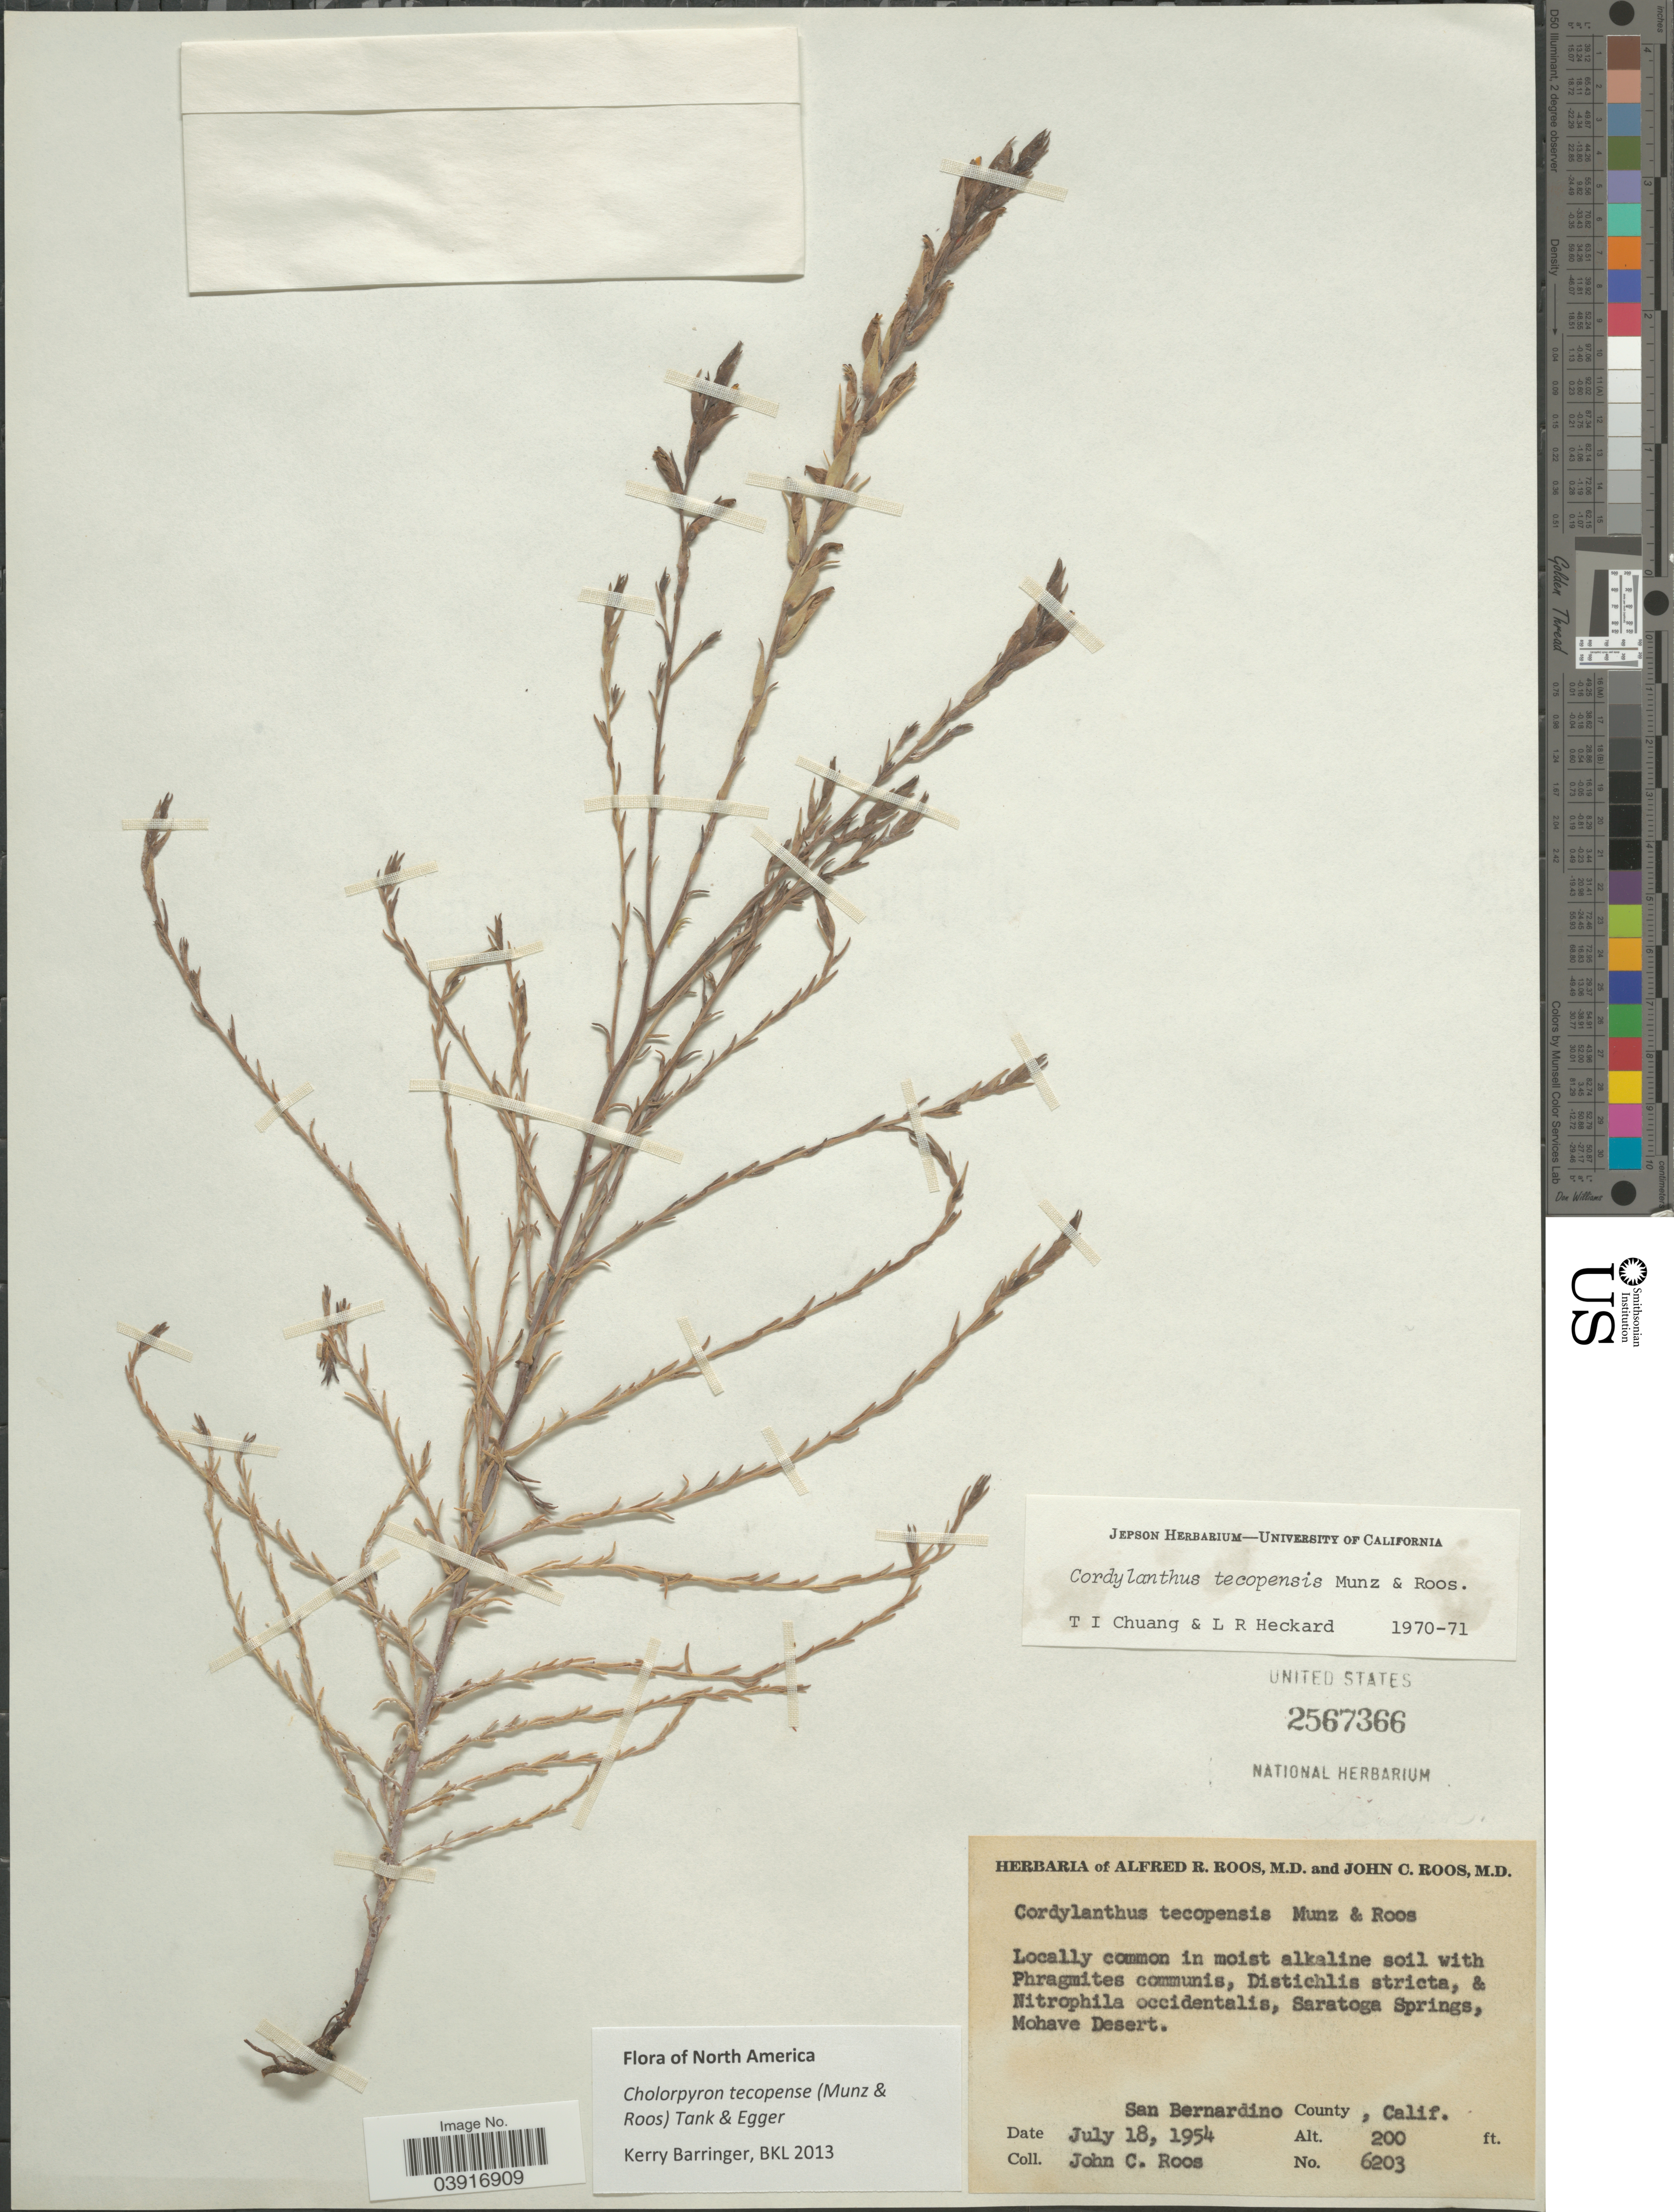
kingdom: Plantae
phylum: Tracheophyta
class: Magnoliopsida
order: Lamiales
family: Orobanchaceae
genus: Chloropyron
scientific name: Chloropyron tecopense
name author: (Munz) J.C. Roos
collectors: J. C. Roos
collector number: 6203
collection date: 1954-07-18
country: United States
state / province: California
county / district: San Bernardino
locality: Saratoga Springs, Mohave Desert. San Bernardino County.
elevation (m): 61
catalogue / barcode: US 2567366